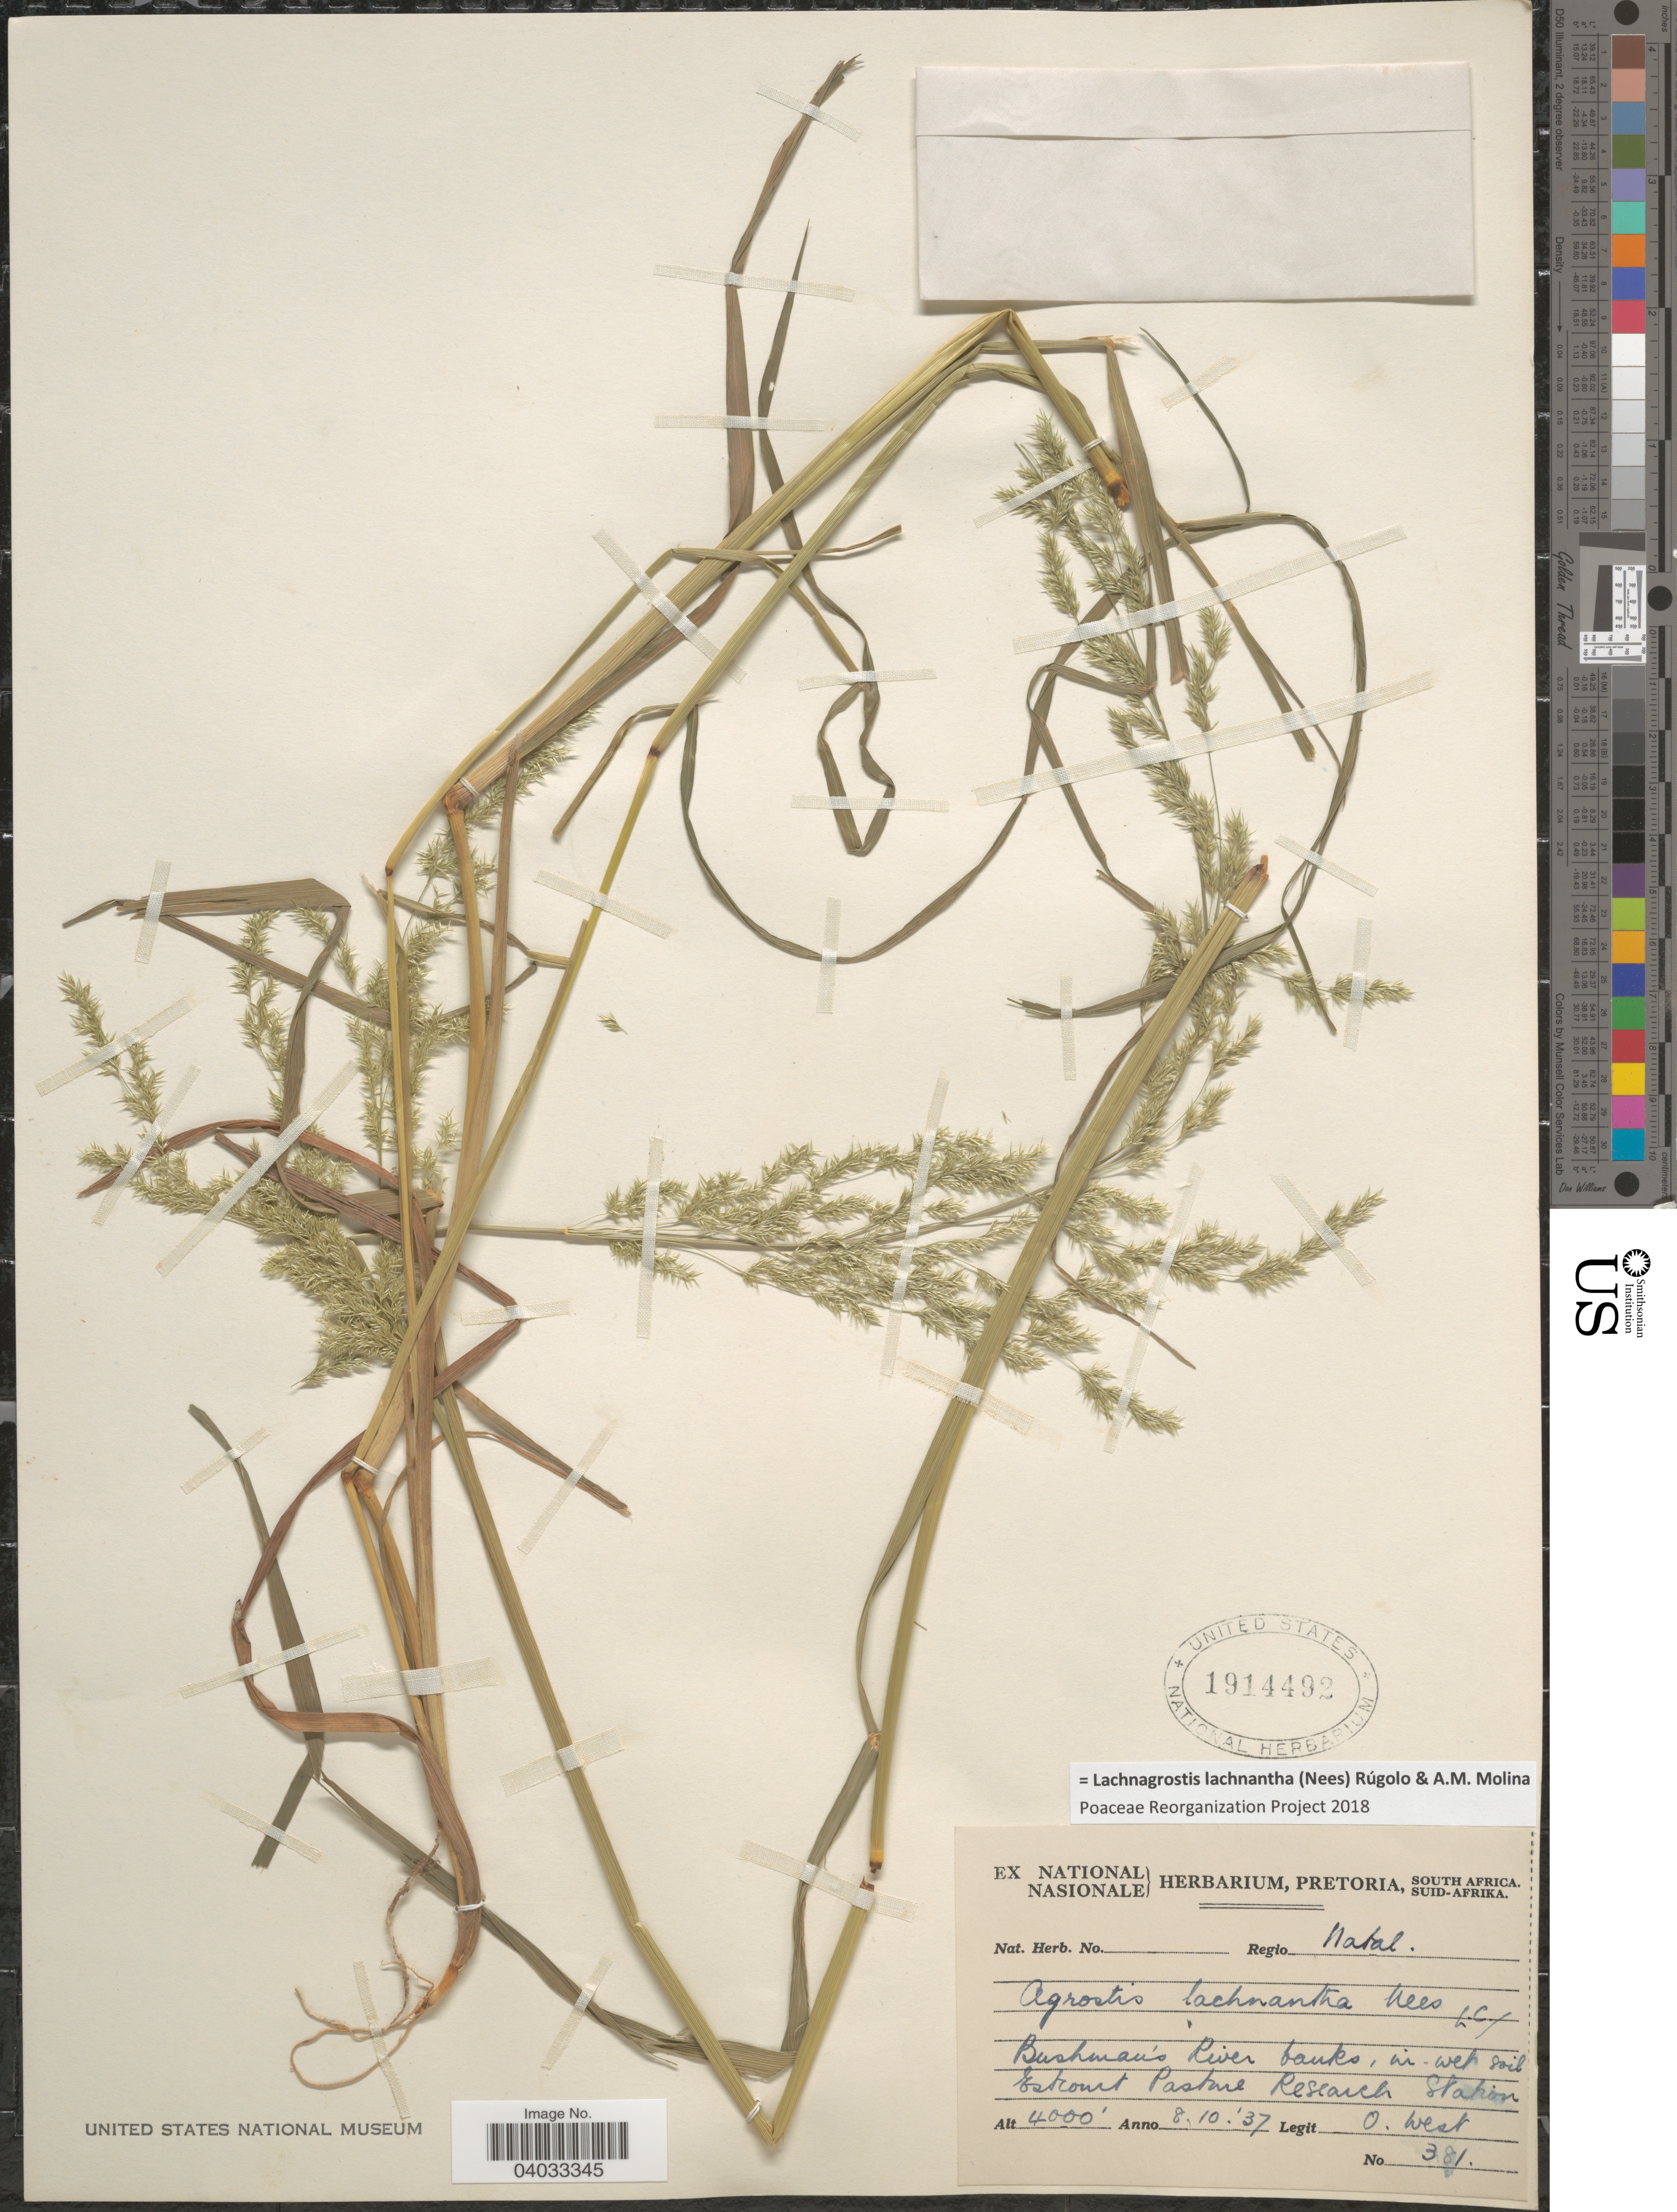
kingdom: Plantae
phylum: Tracheophyta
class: Liliopsida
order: Poales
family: Poaceae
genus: Lachnagrostis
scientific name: Lachnagrostis lachnantha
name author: (Nees) Rúgolo & A.M. Molina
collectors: O. West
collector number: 381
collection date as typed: Transcribed d/m/y: 8/10/37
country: South Africa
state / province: KwaZulu-Natal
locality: Regio Natal. Bushman's River banks. Estcourt Pasture Research Station.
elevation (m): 1219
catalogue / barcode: US 1914492